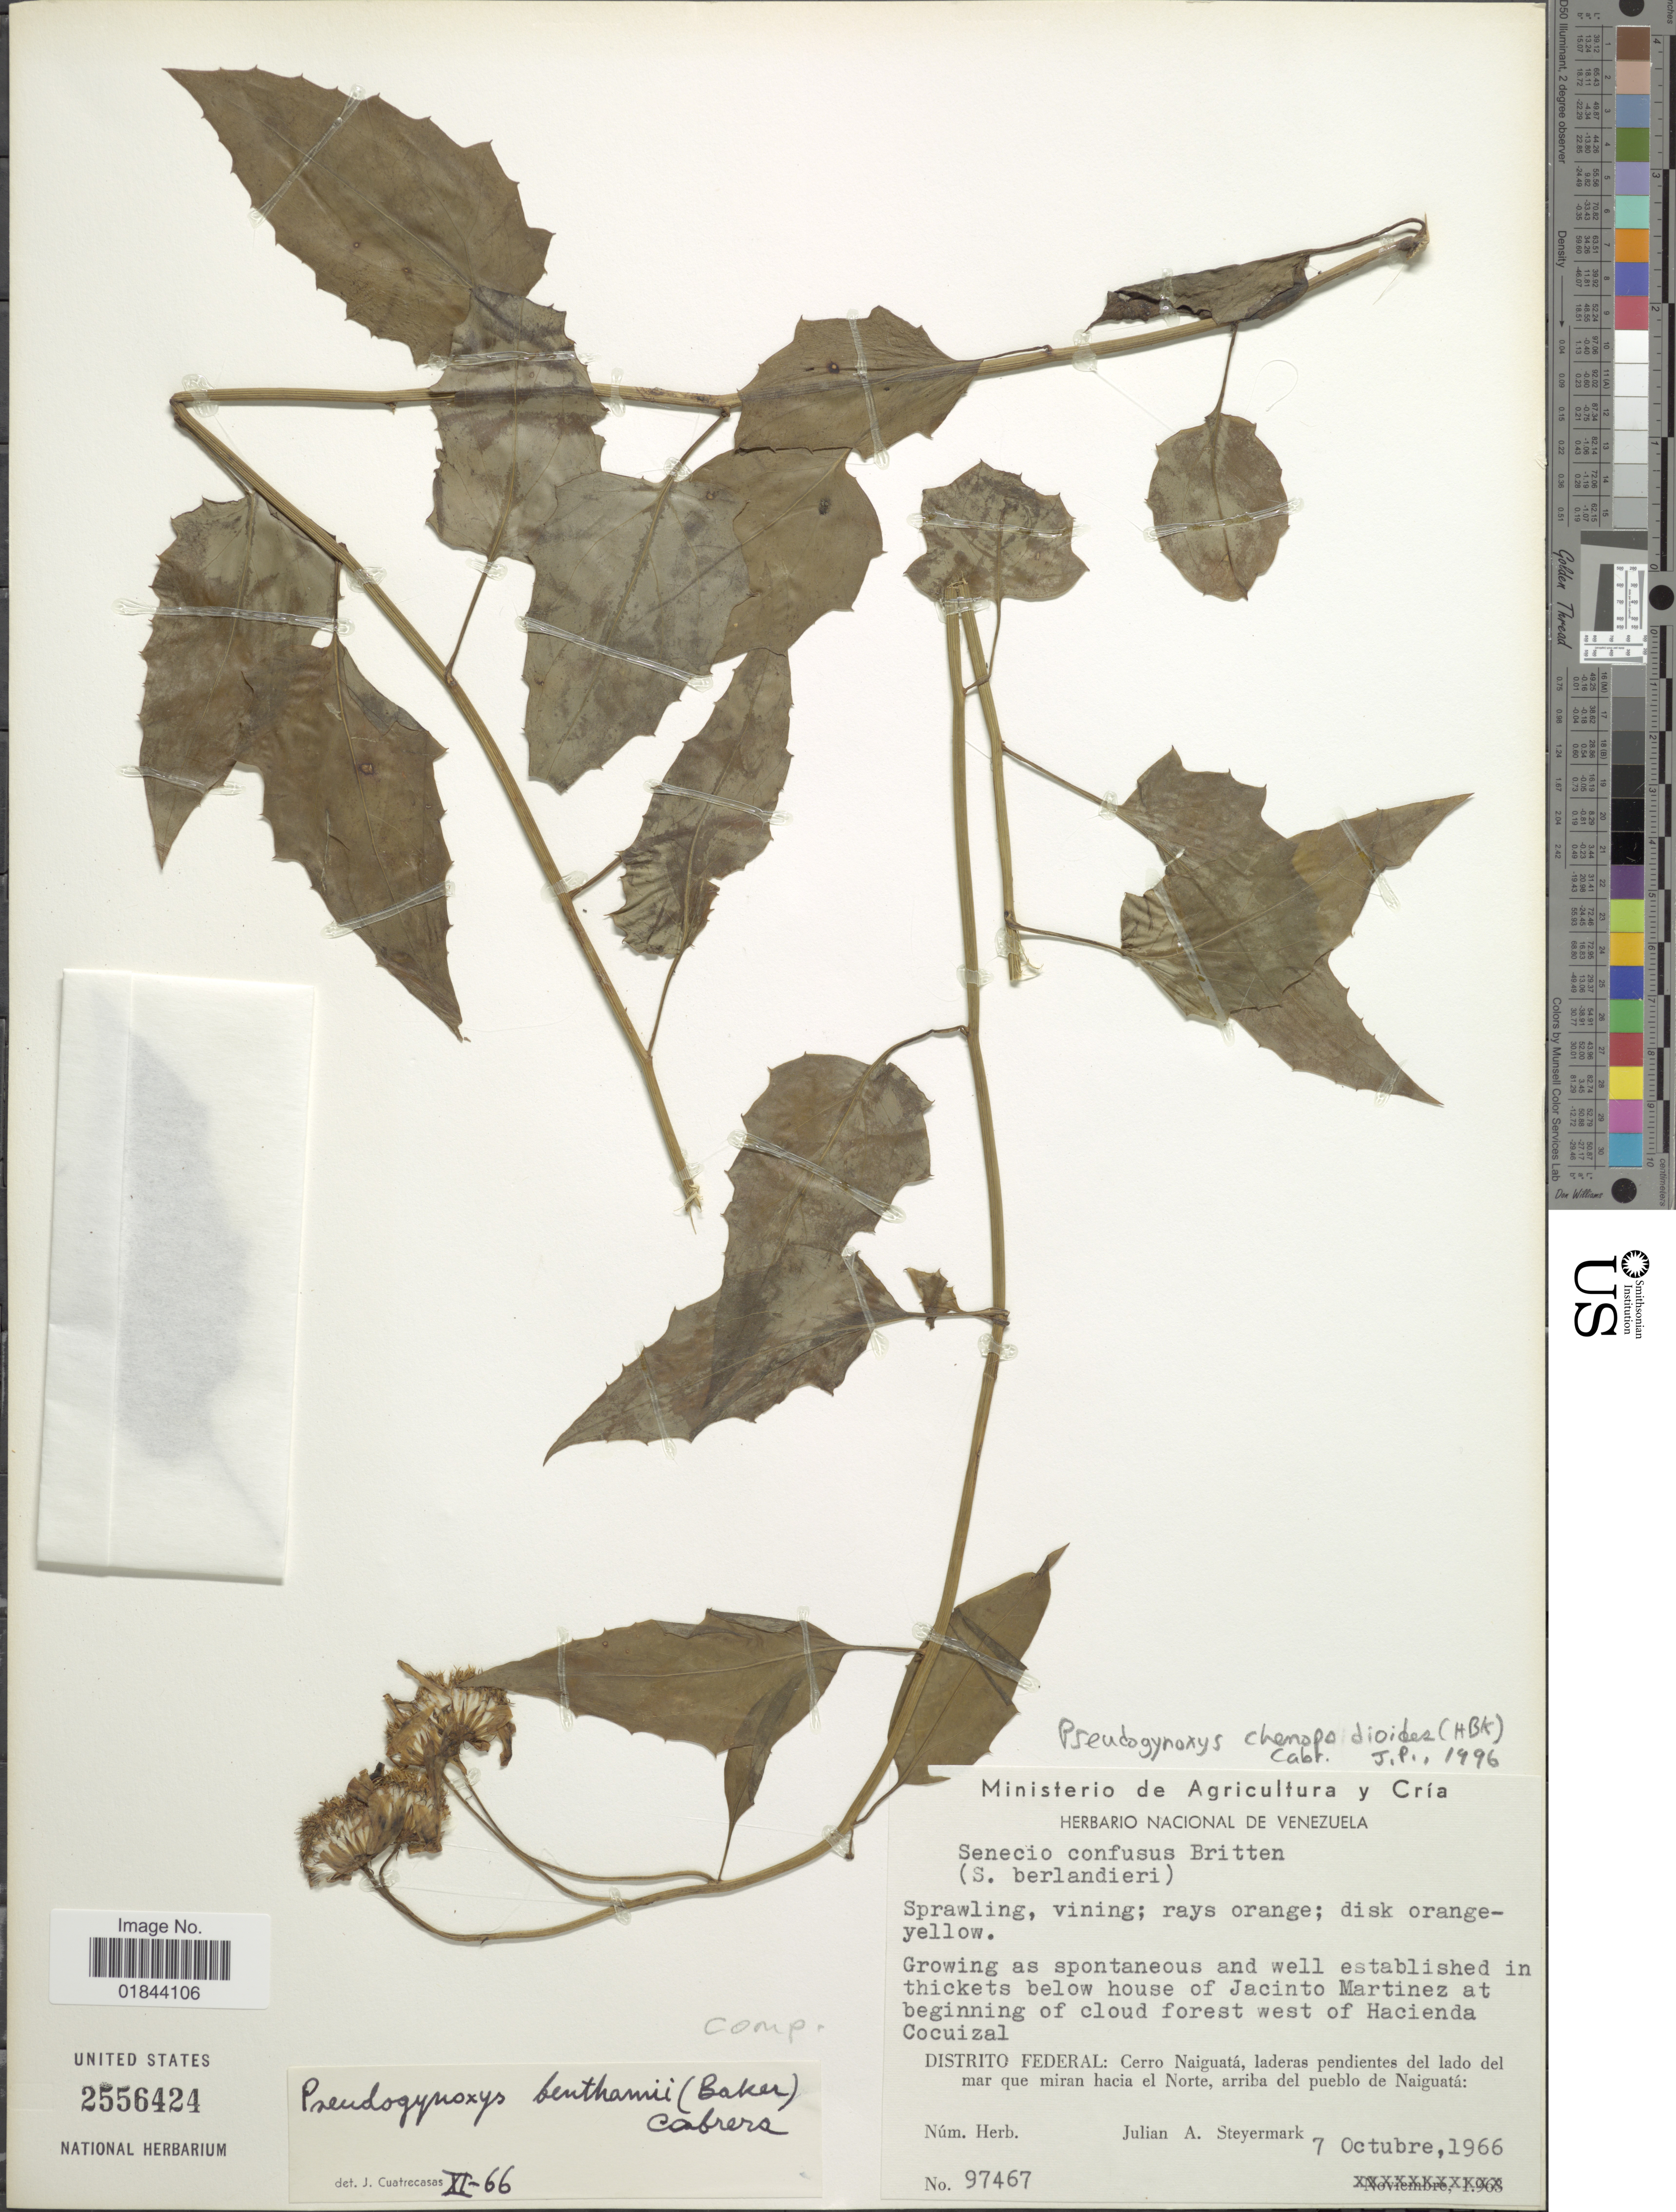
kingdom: Plantae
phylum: Tracheophyta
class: Magnoliopsida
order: Asterales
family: Asteraceae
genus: Pseudogynoxys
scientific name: Pseudogynoxys chenopodioides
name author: (Kunth) Cabrera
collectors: J. Steyermark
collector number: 97467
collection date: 1966-10-07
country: Venezuela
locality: Below house of Jacinto Martinez at beginning of cloud forest west of Hacienda Cocuizal. Distrito Federal: Cerro Naiguatá, laderas pendientes del lado del mar que miran hacia el Norte, arriba del pueblo de Naiguatá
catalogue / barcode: US 2556424